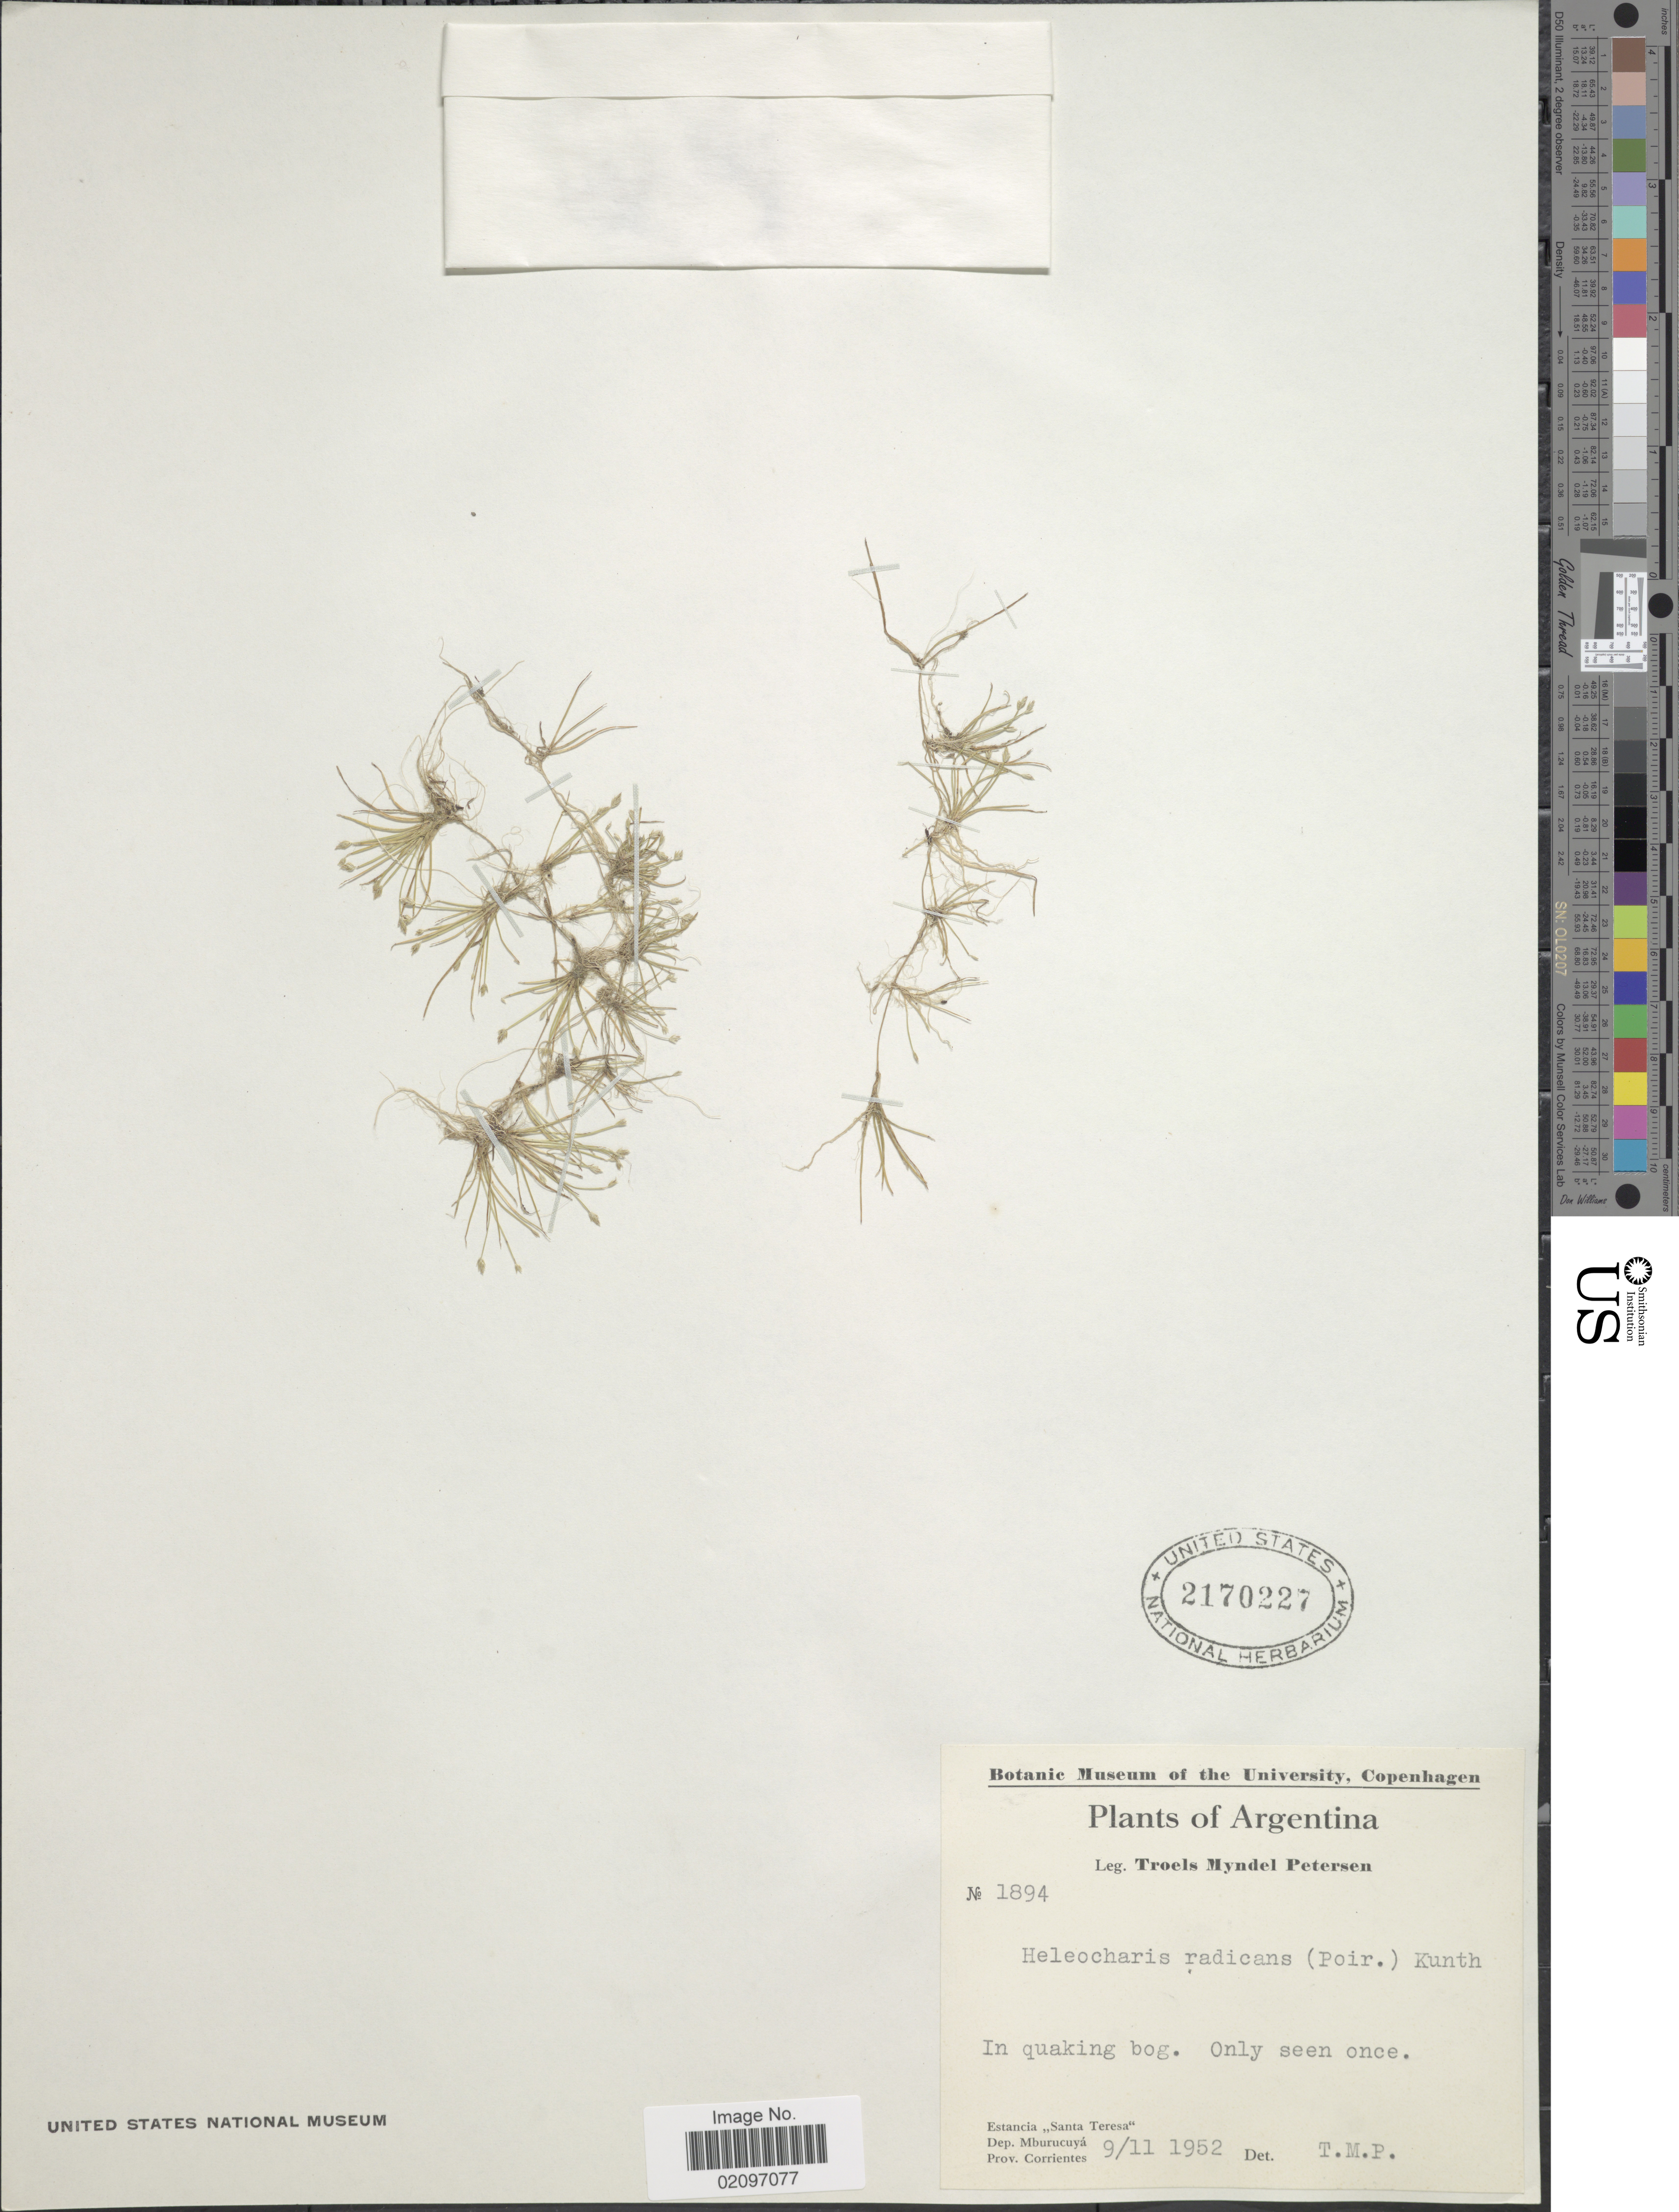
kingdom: Plantae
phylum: Tracheophyta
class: Liliopsida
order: Poales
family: Cyperaceae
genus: Eleocharis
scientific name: Eleocharis radicans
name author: (A. Dietrich) Kunth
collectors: T. Pederson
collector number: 1894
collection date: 1952-11-09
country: Argentina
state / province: Corrientes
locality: Estancia Santa Teresa, Dep. Mburucuya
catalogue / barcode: US 2170227